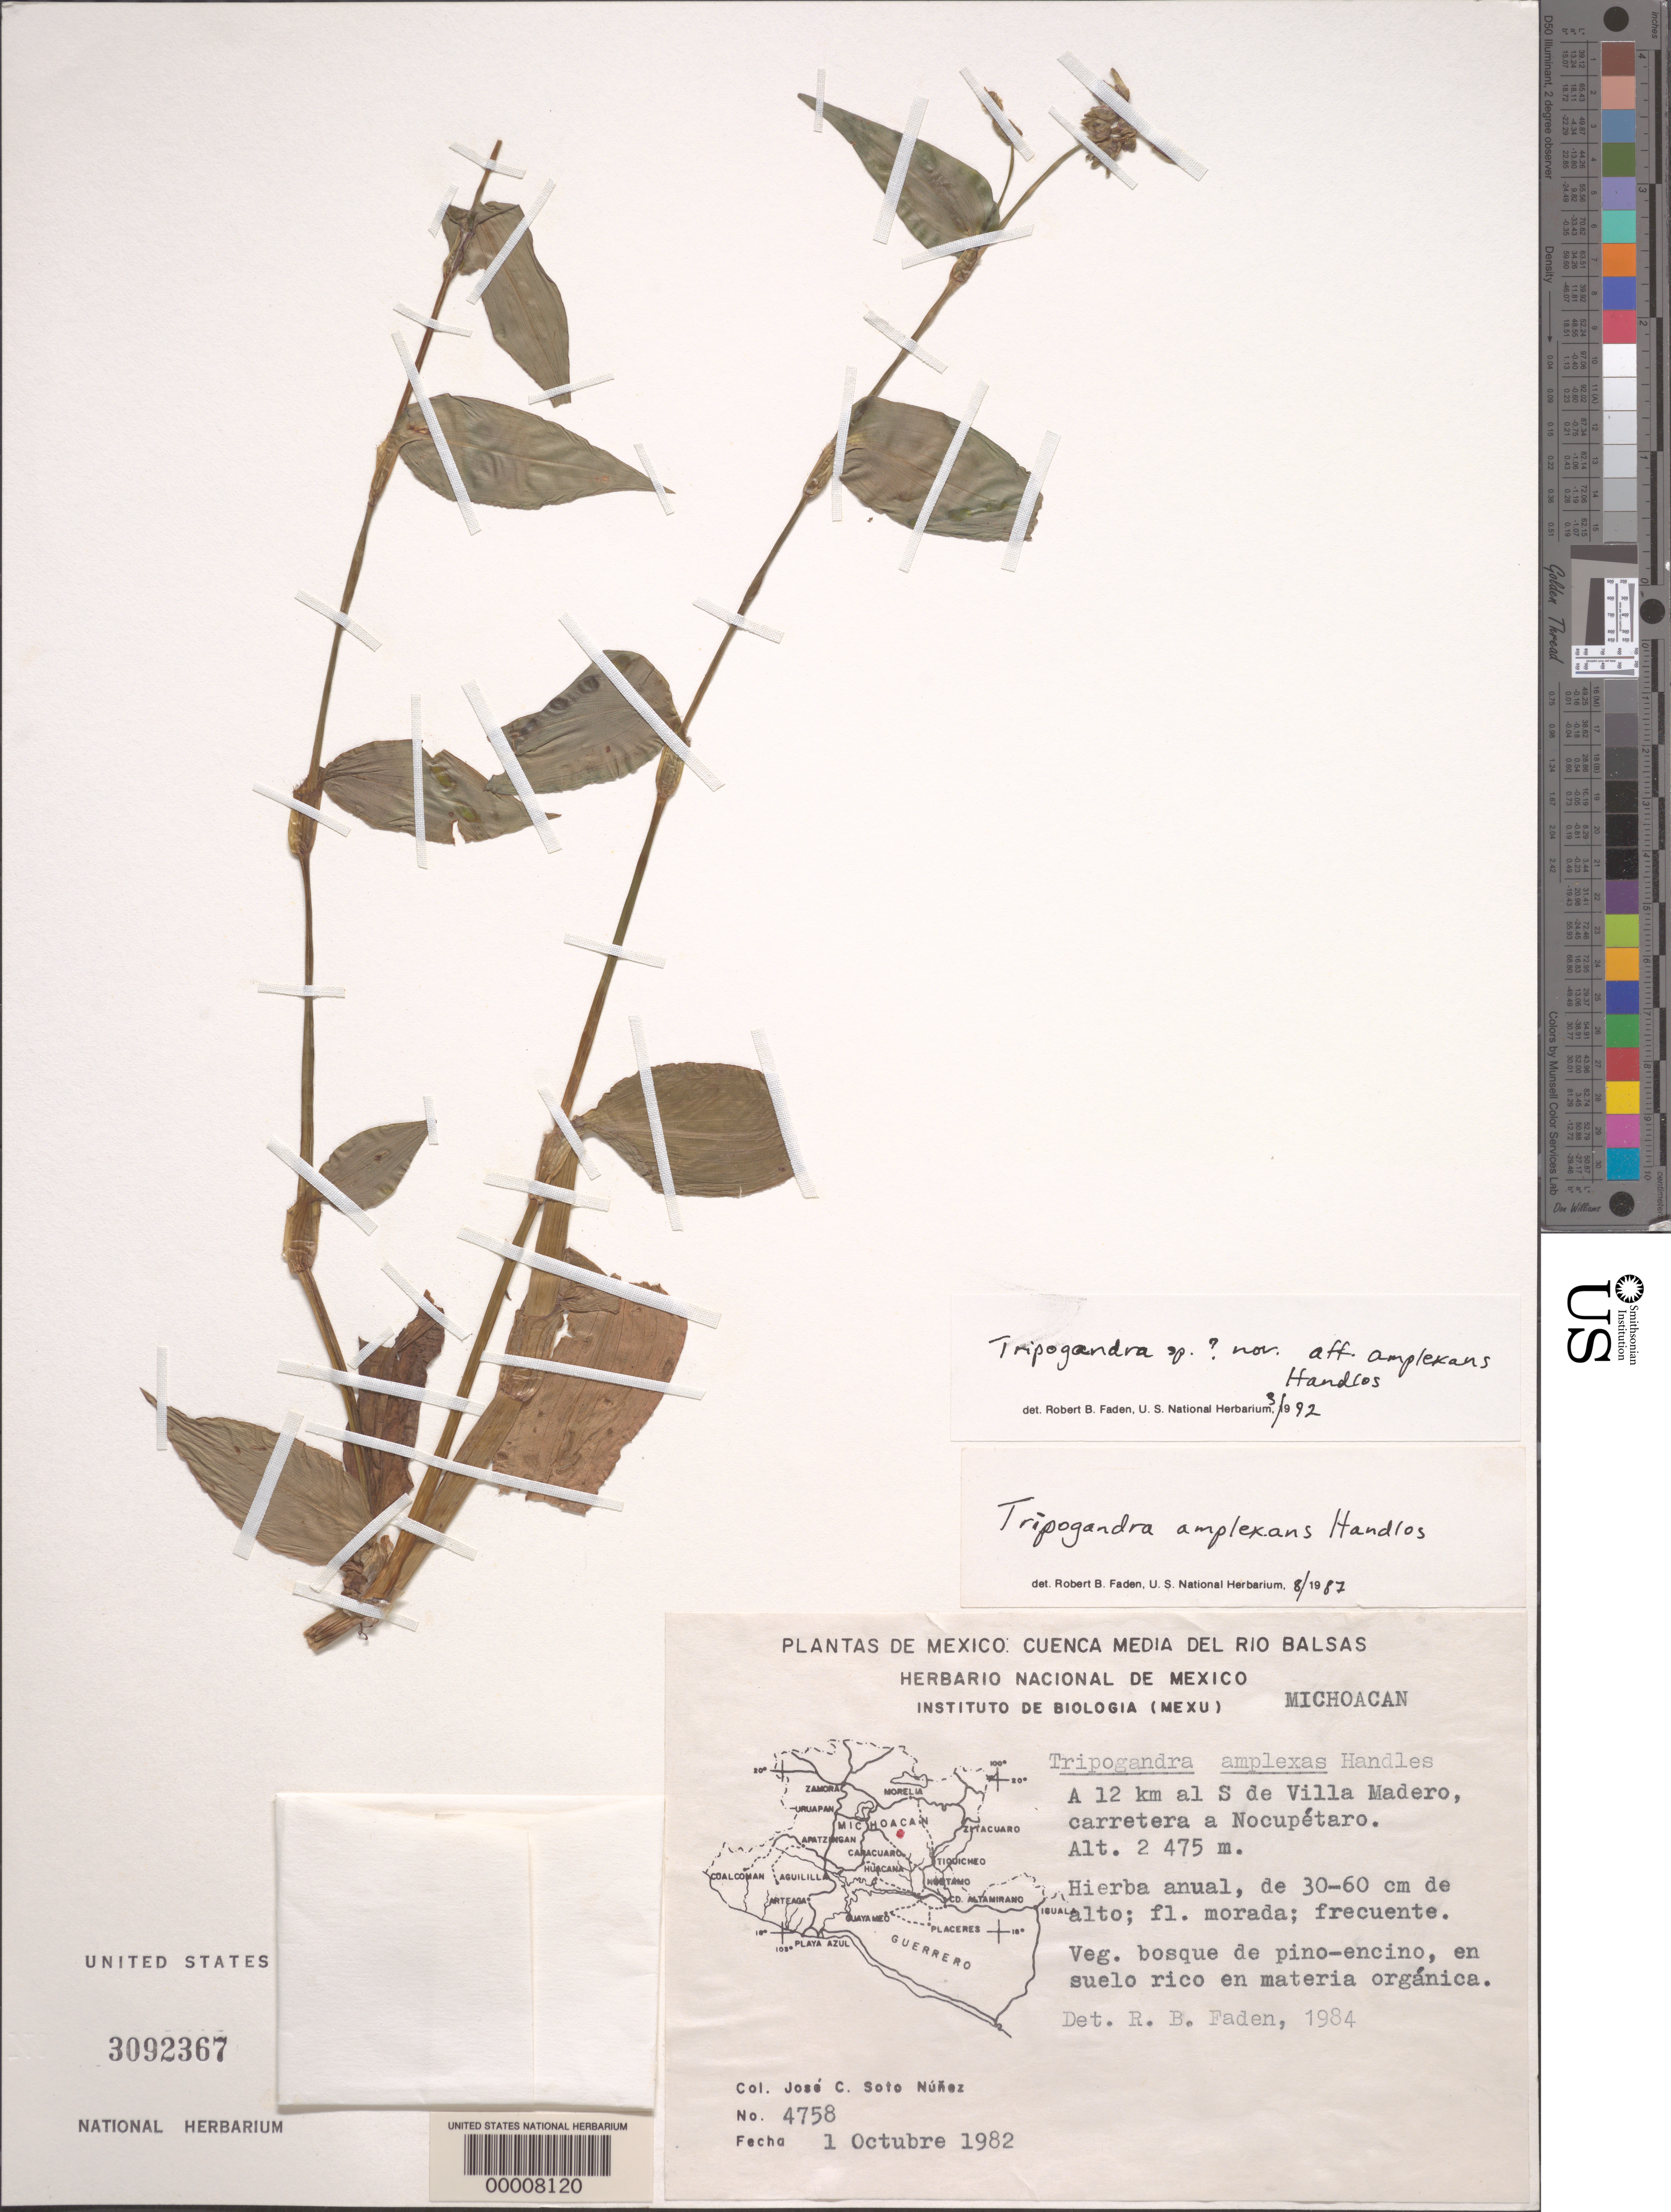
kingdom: Plantae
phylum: Tracheophyta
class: Liliopsida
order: Commelinales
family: Commelinaceae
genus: Tripogandra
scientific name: Tripogandra amplexans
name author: Handlos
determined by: Faden, Robert B., (US), Smithsonian Institution - National Museum of Natural History (UNITED STATES)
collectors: J. C. Soto Núñez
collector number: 4578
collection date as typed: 01 Oct 1982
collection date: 1982-10-01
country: Mexico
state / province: Michoacán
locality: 12 km S of Villa Madero, road to Nocupetaro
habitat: Pine forest in soil rich in organic matter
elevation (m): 2475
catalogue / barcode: US 3092367